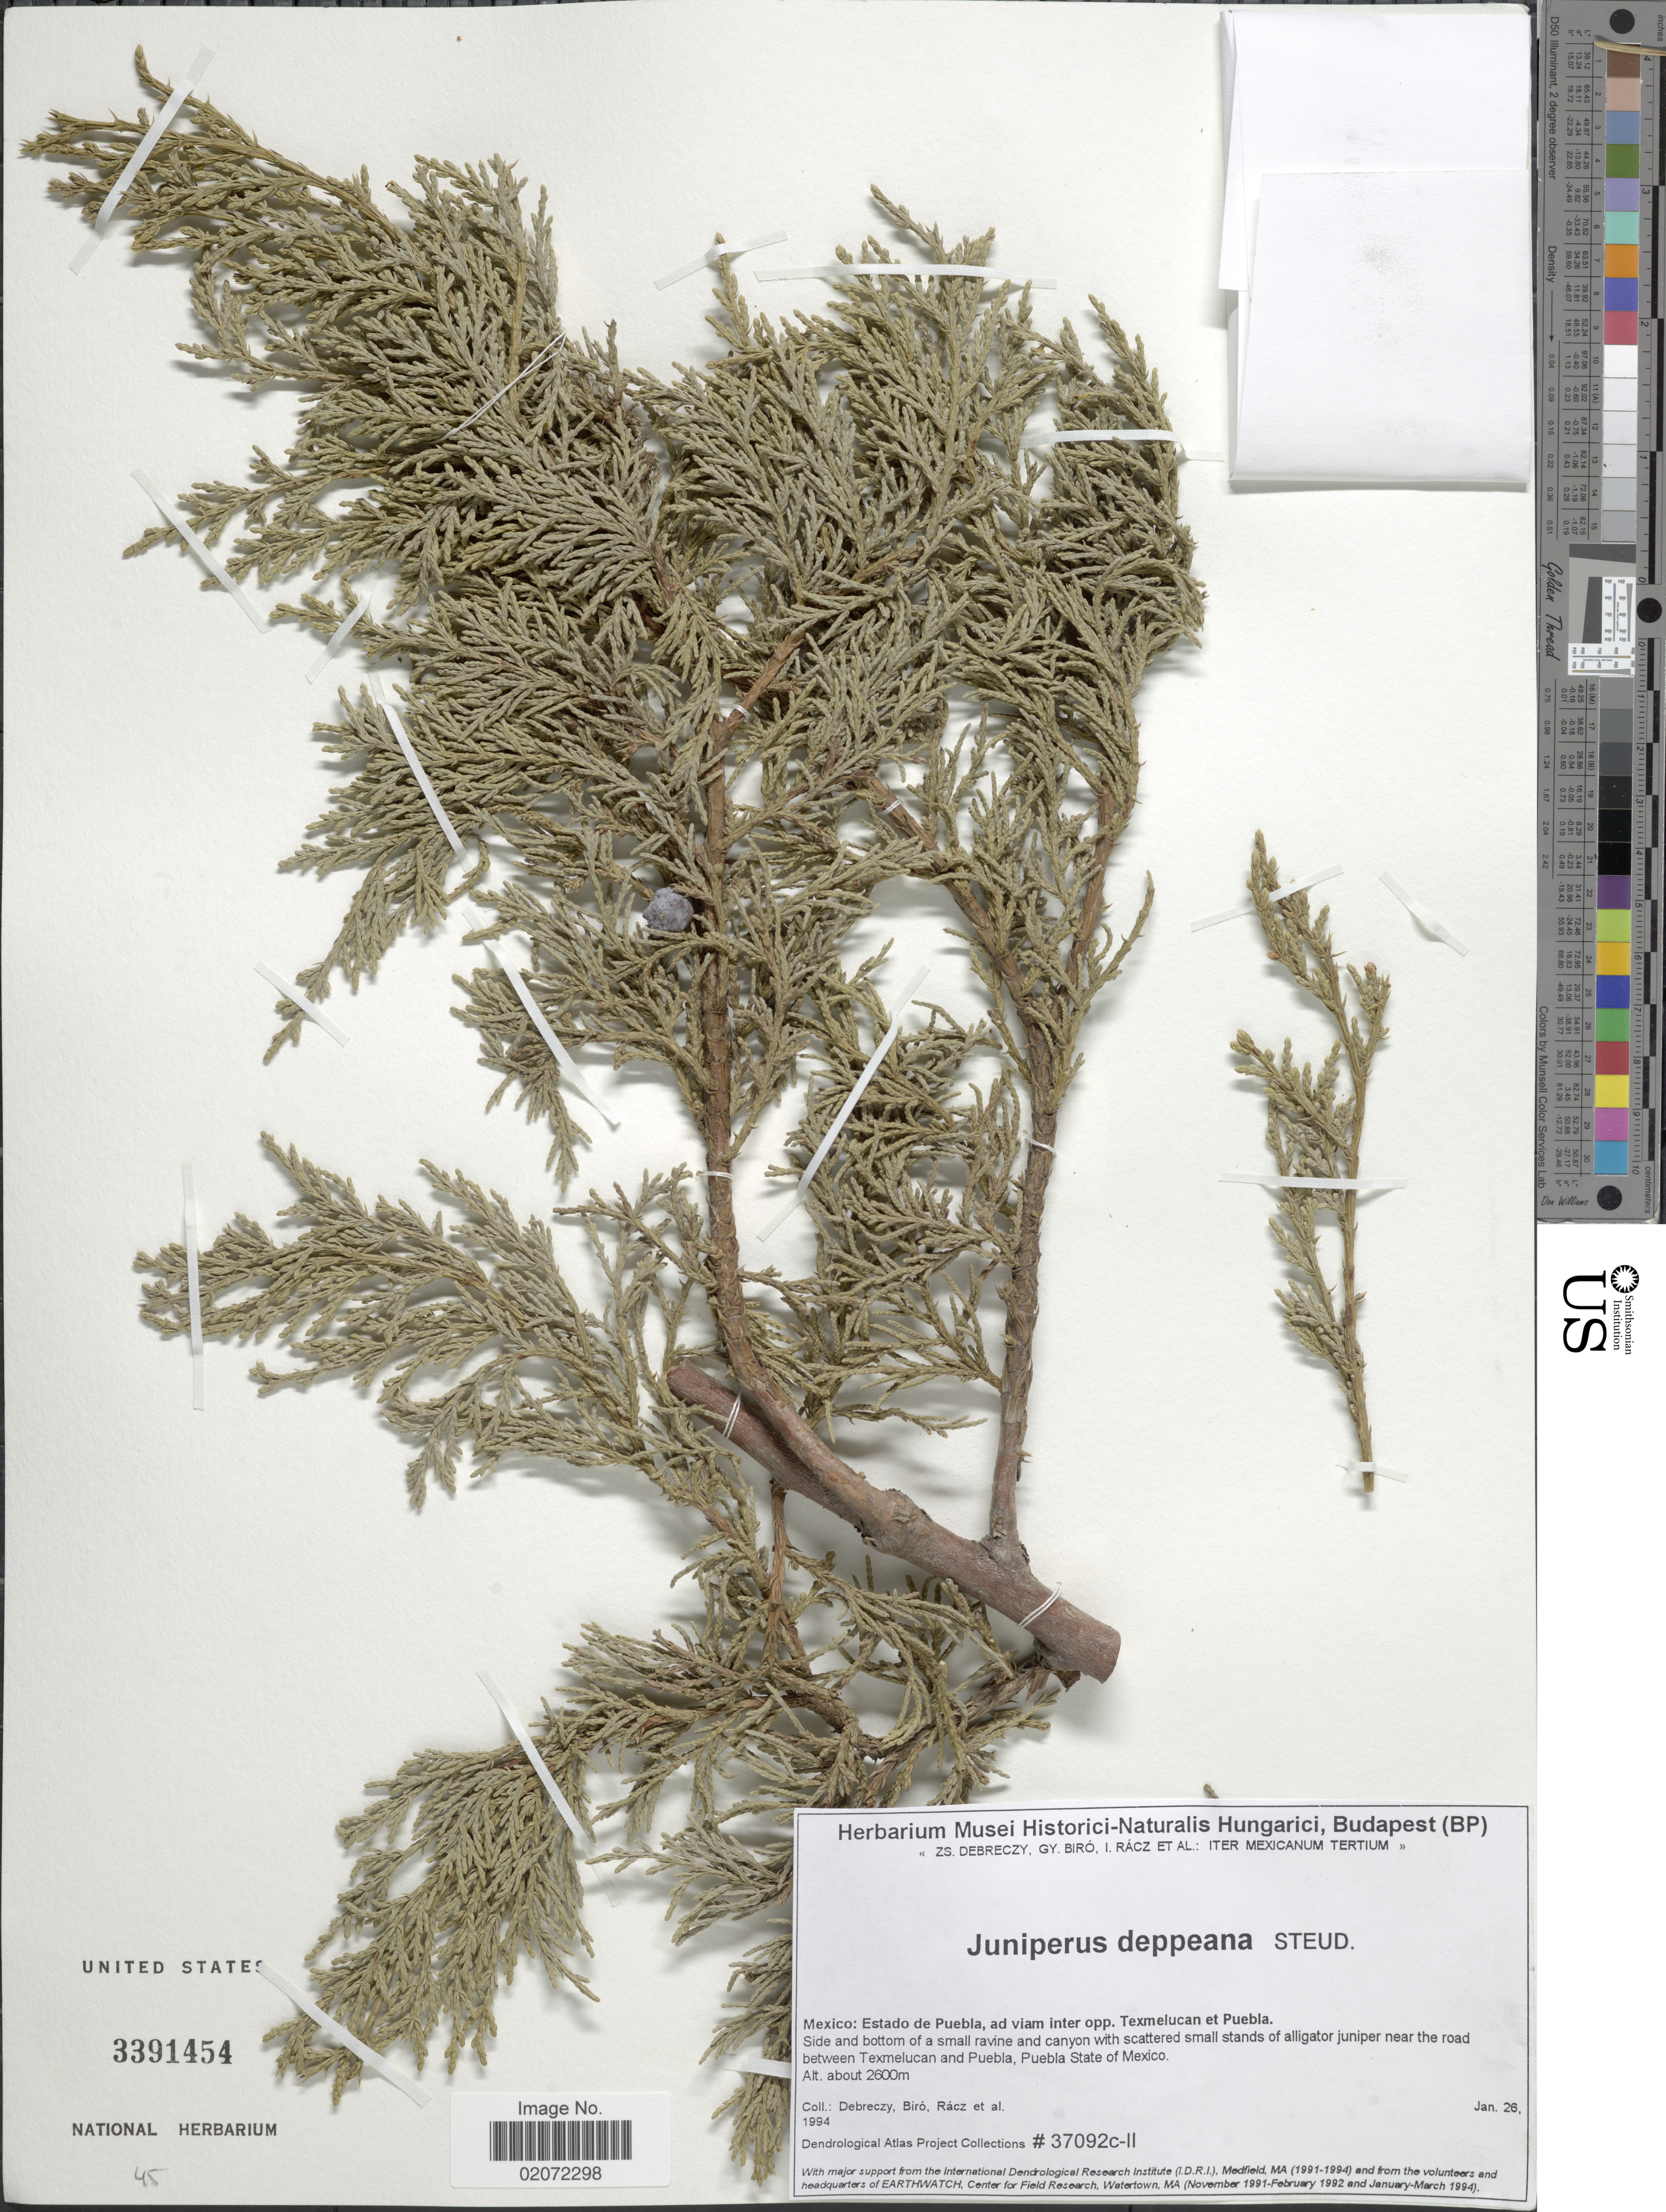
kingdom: Plantae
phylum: Tracheophyta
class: Pinopsida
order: Pinales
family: Cupressaceae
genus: Juniperus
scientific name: Juniperus deppeana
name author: Steud.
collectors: Z. Debreczy, G. Biro, I. Rácz & et al.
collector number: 37092c-II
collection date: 1994-01-26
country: Mexico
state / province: Puebla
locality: Inter opp. Texmelucan et Puebla. near the road between Texmelucan and Puebla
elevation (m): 2600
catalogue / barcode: US 3391454